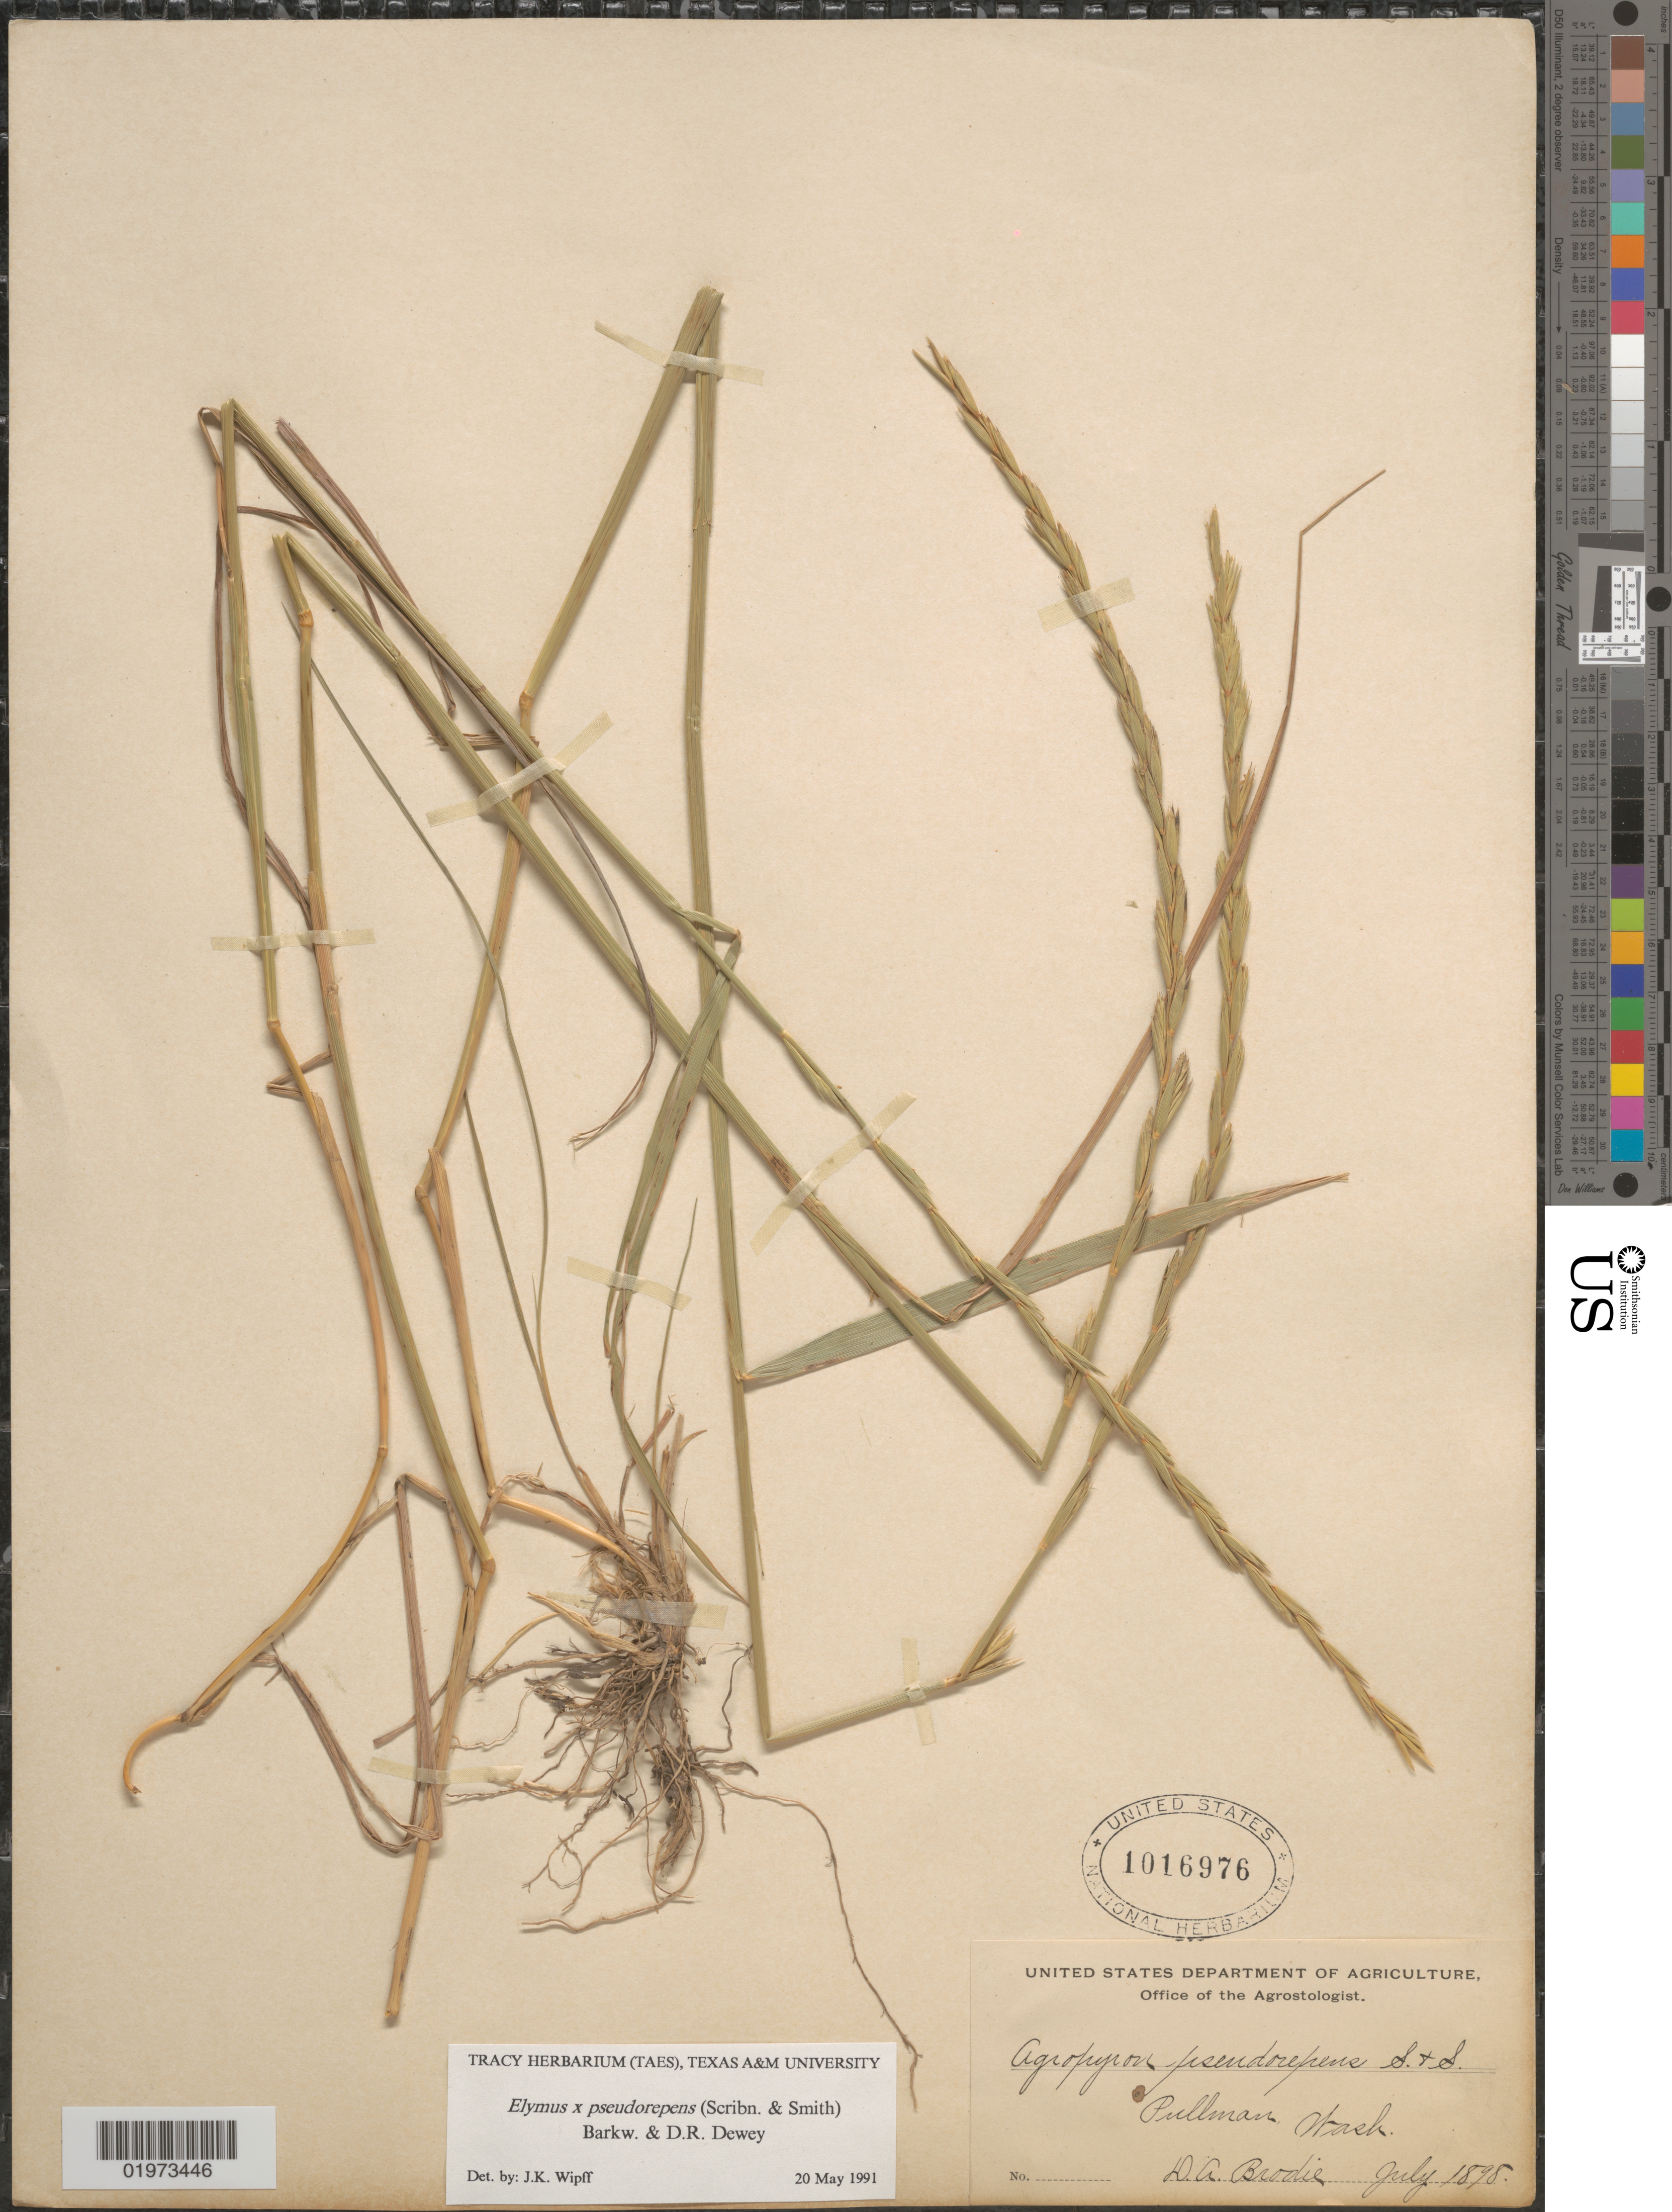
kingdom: Plantae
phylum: Tracheophyta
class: Liliopsida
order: Poales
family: Poaceae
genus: Elymus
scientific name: Elymus x pseudorepens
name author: (Scribn. & J.G. Sm.) Barkworth & Dewey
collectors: D. Brodie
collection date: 1898-07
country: United States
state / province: Washington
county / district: Whitman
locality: Pullman.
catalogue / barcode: US 1016976